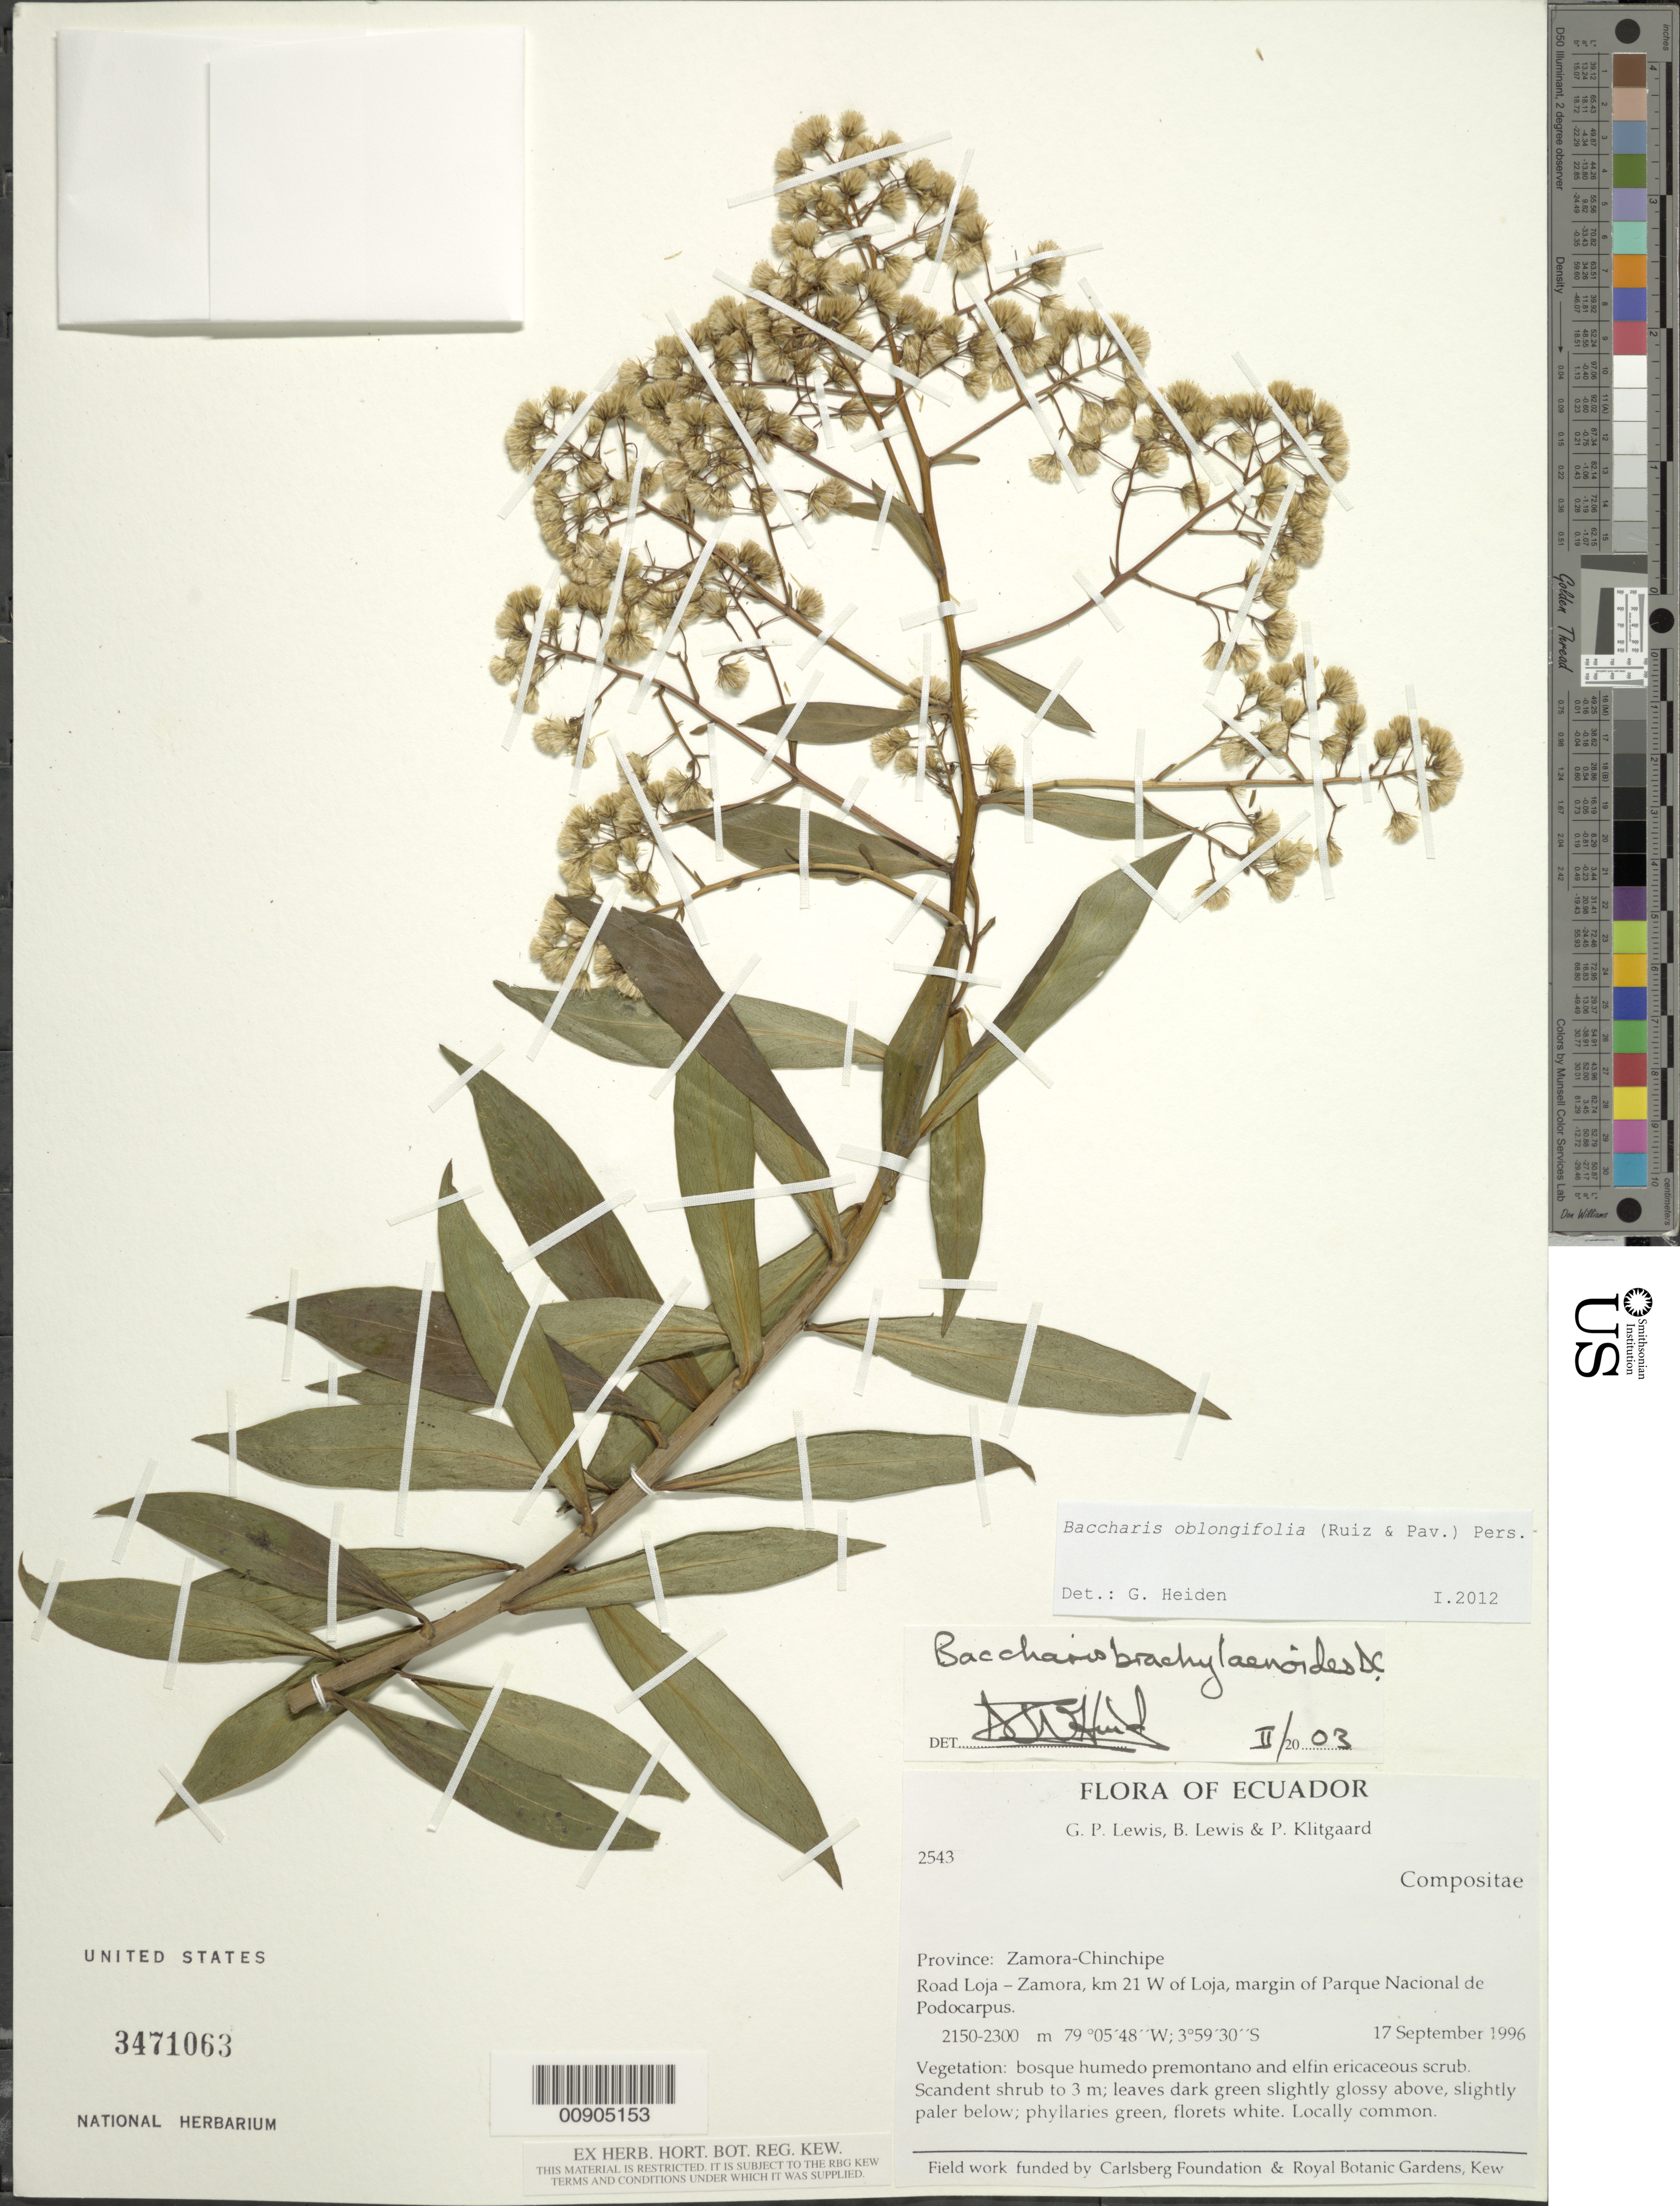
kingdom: Plantae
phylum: Tracheophyta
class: Magnoliopsida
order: Asterales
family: Asteraceae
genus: Baccharis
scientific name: Baccharis oblongifolia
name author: (Ruiz & Pav.) Pers.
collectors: G. P. Lewis, B. Lewis & P. Klitgaard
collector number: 2543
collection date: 1996-09-17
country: Ecuador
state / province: Zamora-Chinchipe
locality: Loja to Zamora road, km 21 W of Loja, margin of Parque Nacional de Podocarpus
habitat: Bosque humedo premontano and elfin ericaceous scrub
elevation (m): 2150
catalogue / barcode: US 3471063